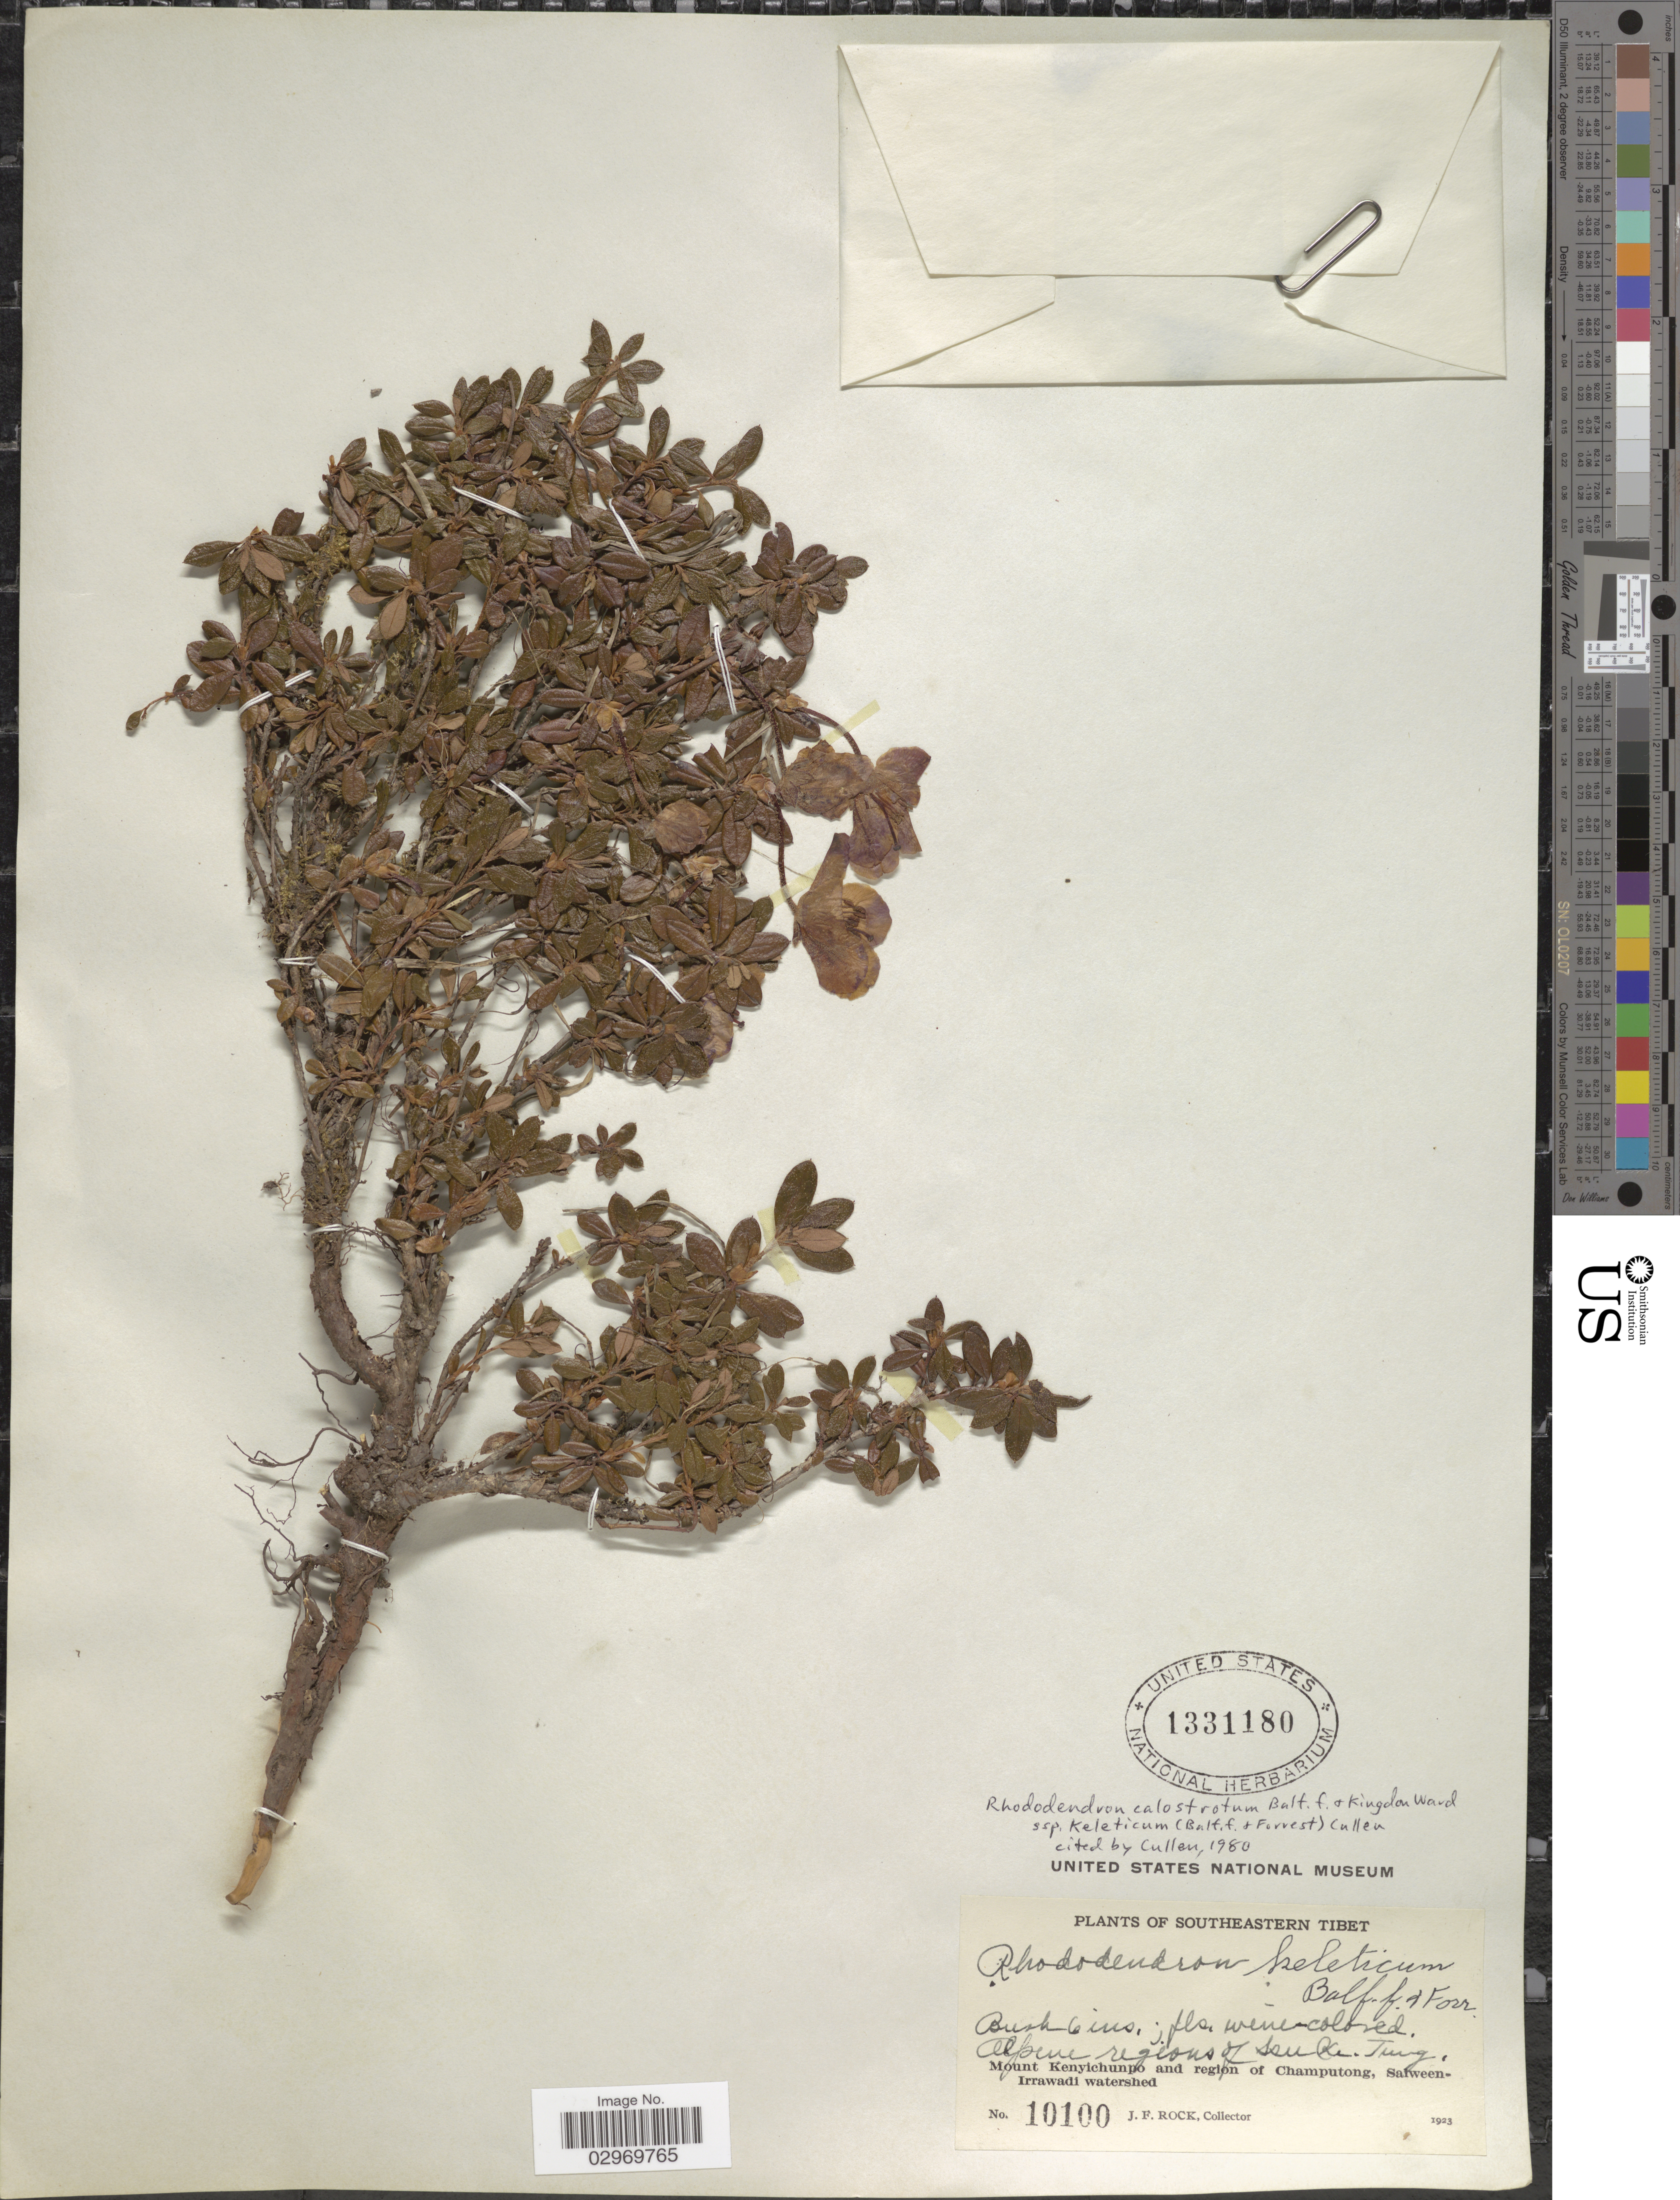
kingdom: Plantae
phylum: Tracheophyta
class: Magnoliopsida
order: Ericales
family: Ericaceae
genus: Rhododendron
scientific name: Rhododendron calostrotum subsp. keleticum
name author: (Balf. f. & Forrest) Cullen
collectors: J. Rock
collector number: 10100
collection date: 1923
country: China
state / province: Xizang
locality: Southeastern Tibet. Alpine regions of Ssu-Ke Tung. Mount Kenyichunpo and region of Champutong, Salween-Irrawadi watershed.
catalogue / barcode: US 1331180